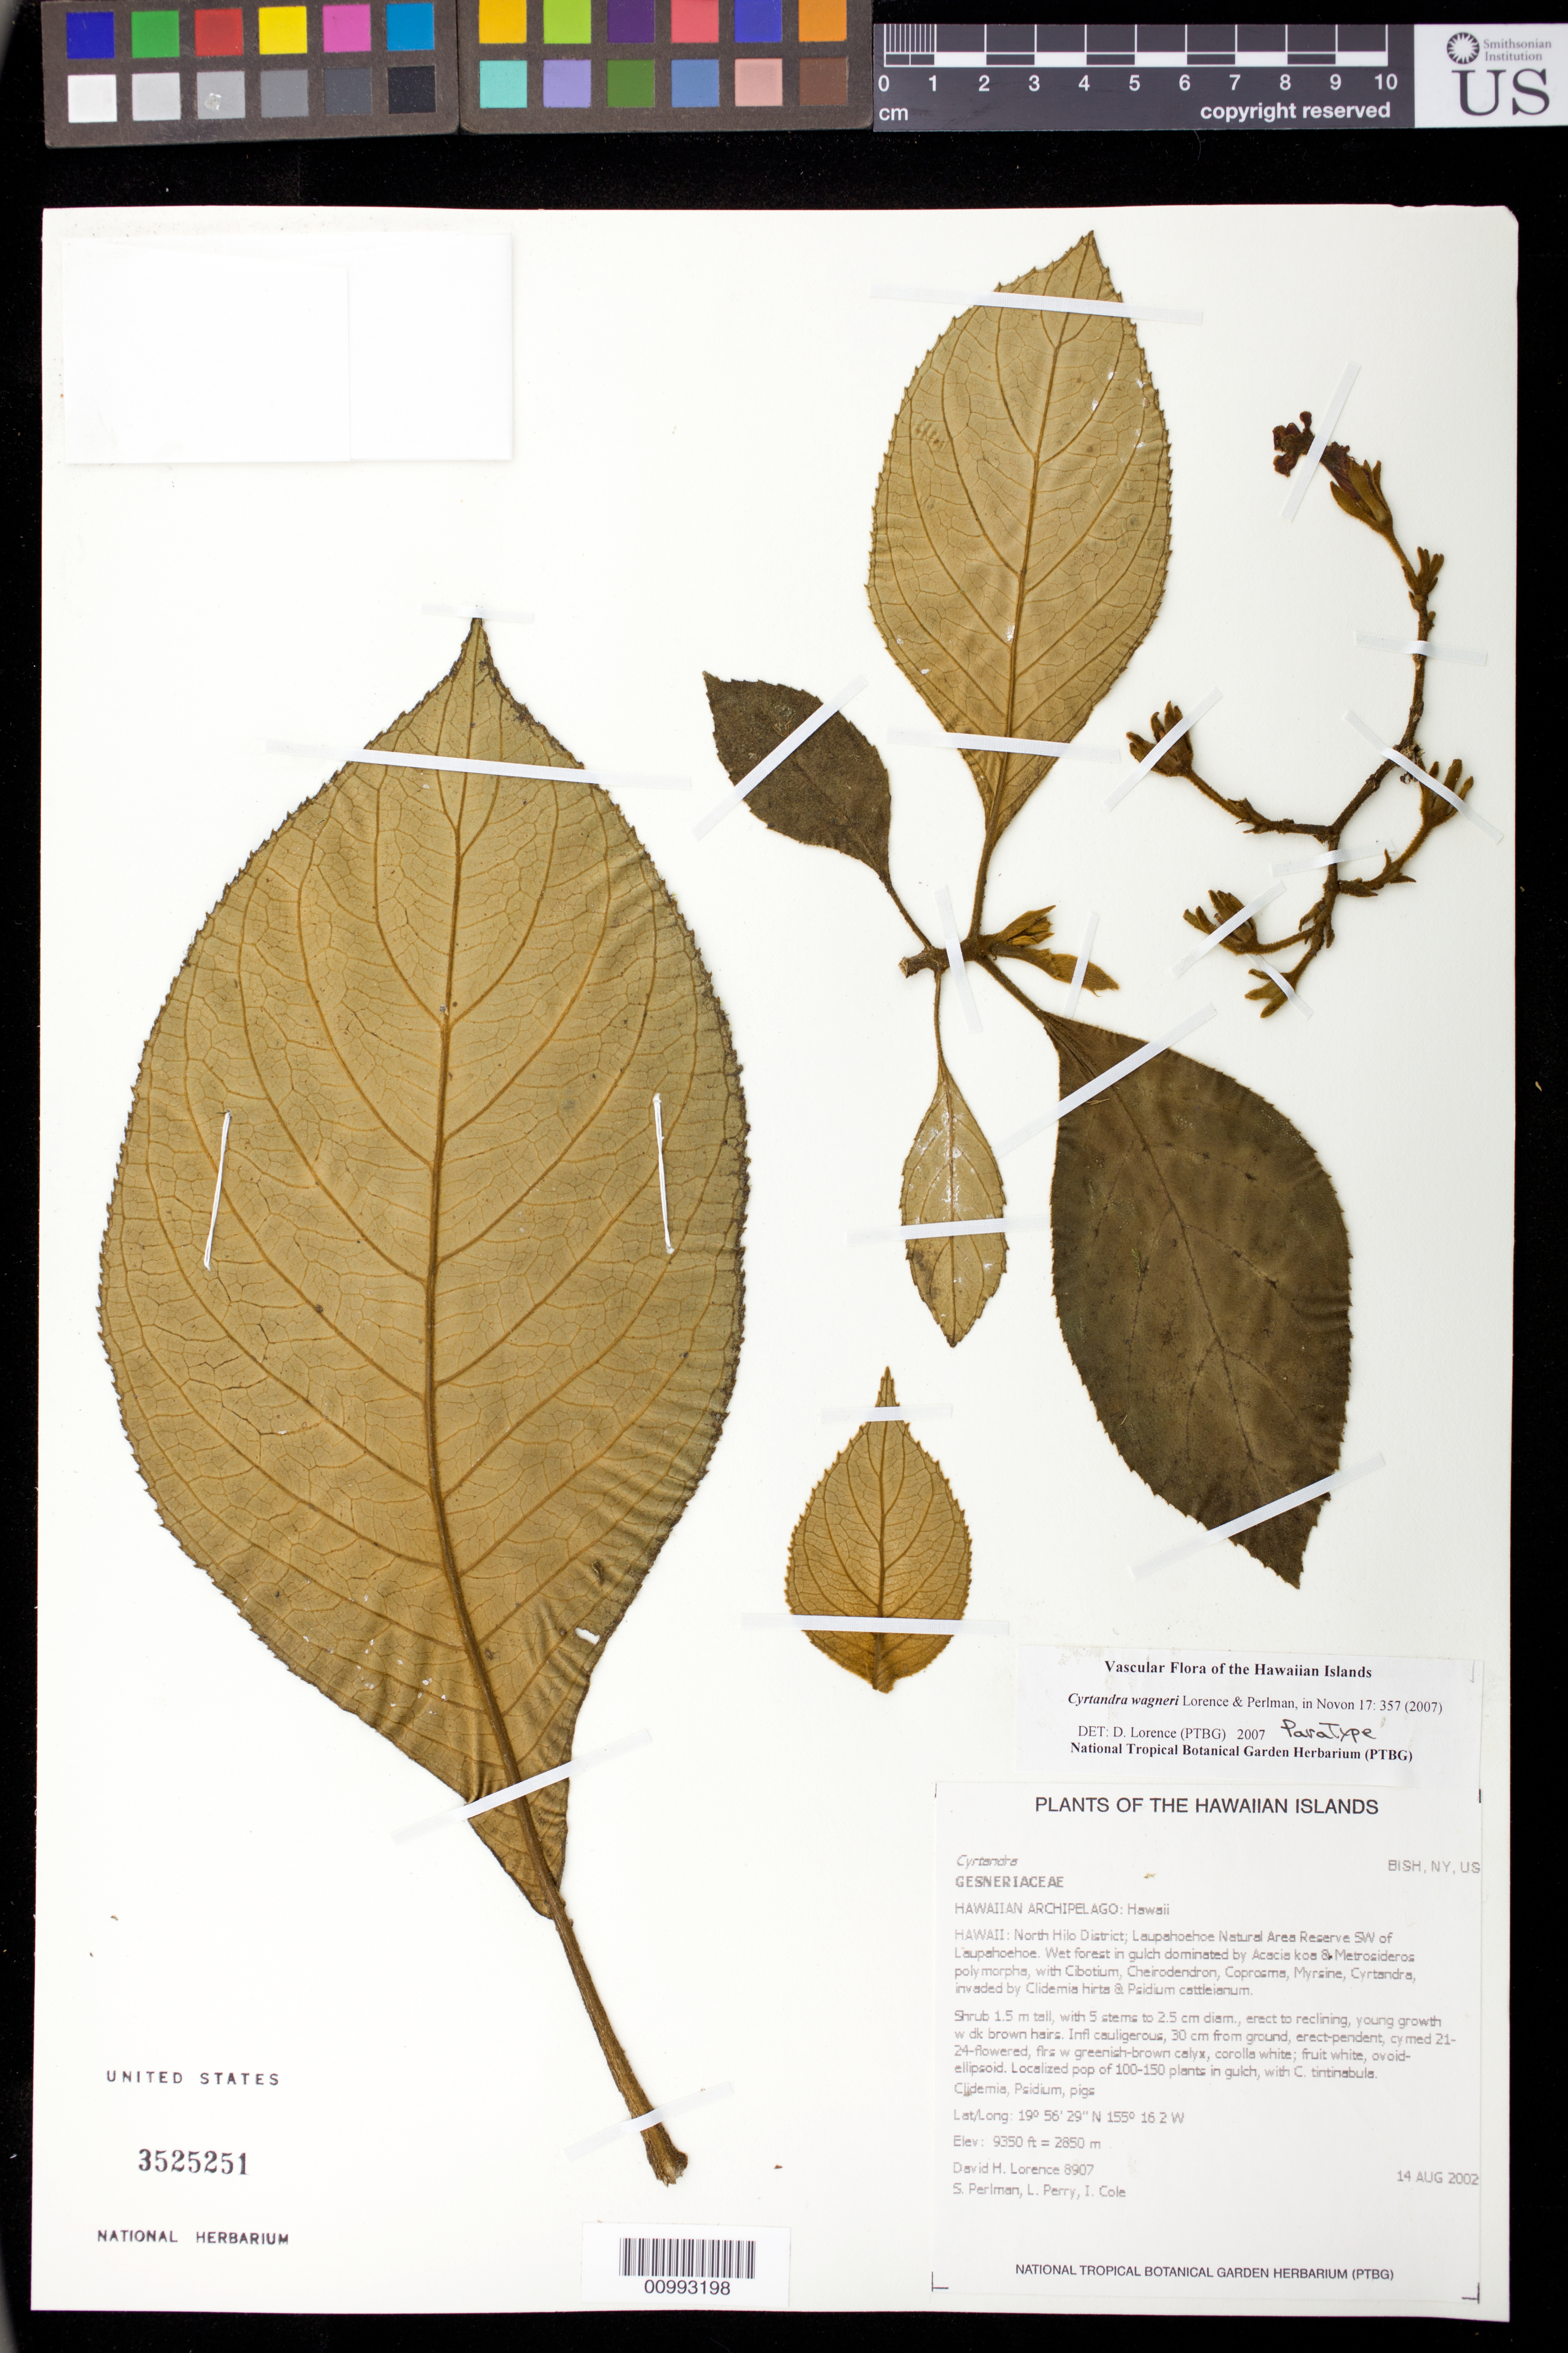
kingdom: Plantae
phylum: Tracheophyta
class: Magnoliopsida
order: Lamiales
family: Gesneriaceae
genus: Cyrtandra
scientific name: Cyrtandra wagneri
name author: Lorence & Perlman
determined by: Lorence, David H., (PTBG), National Tropical Botanical Garden (UNITED STATES)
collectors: D. Lorence, S. P. Perlman, L. Perry & I. Cole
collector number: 8907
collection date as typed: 14 Aug 2002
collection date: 2002-08-14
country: United States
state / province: Hawaii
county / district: Hawaii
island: Hawaii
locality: North Hilo District; Laupahoehoe Natural Area Reserve SW of Laupahoehoe.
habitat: Wet forest in gulch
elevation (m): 2850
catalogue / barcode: US 3525251